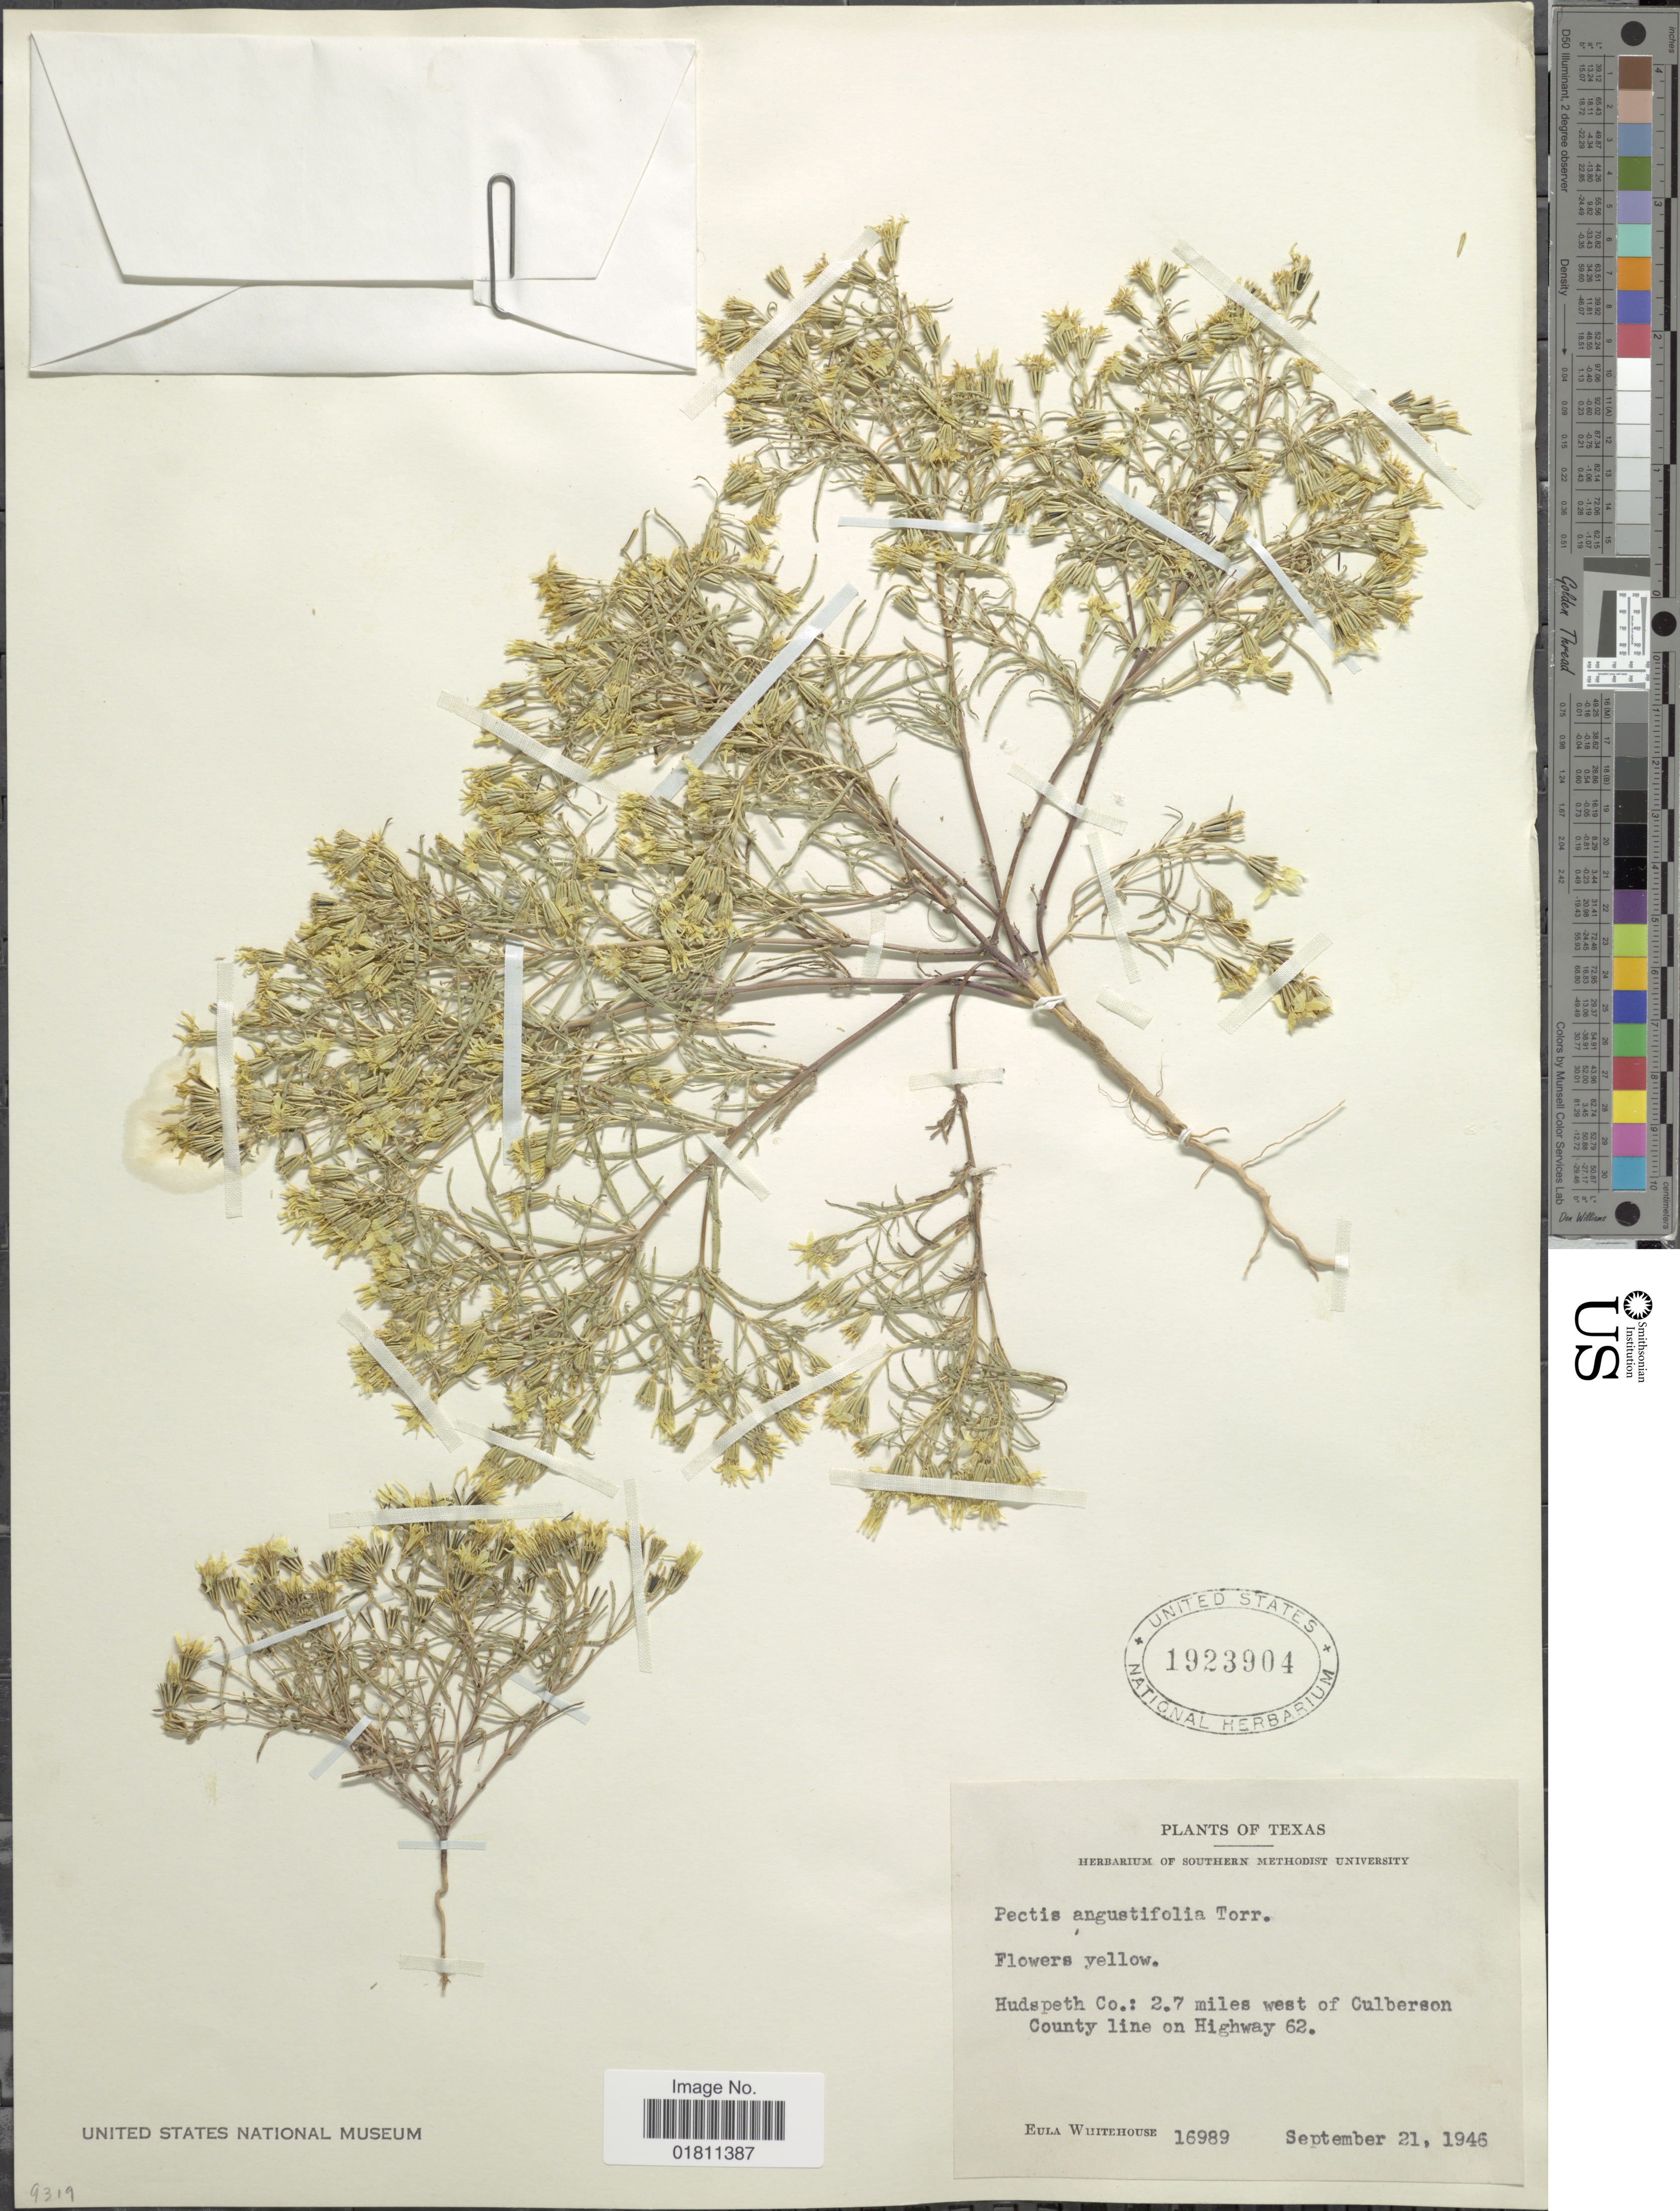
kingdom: Plantae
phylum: Tracheophyta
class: Magnoliopsida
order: Asterales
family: Asteraceae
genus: Pectis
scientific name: Pectis angustifolia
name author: Torr.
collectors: E. Whitehouse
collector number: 16989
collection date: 1946-09-21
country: United States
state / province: Texas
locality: Hudspeth Co.: 2.7 miles west of Culberson County line on Highway 62.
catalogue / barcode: US 1923904